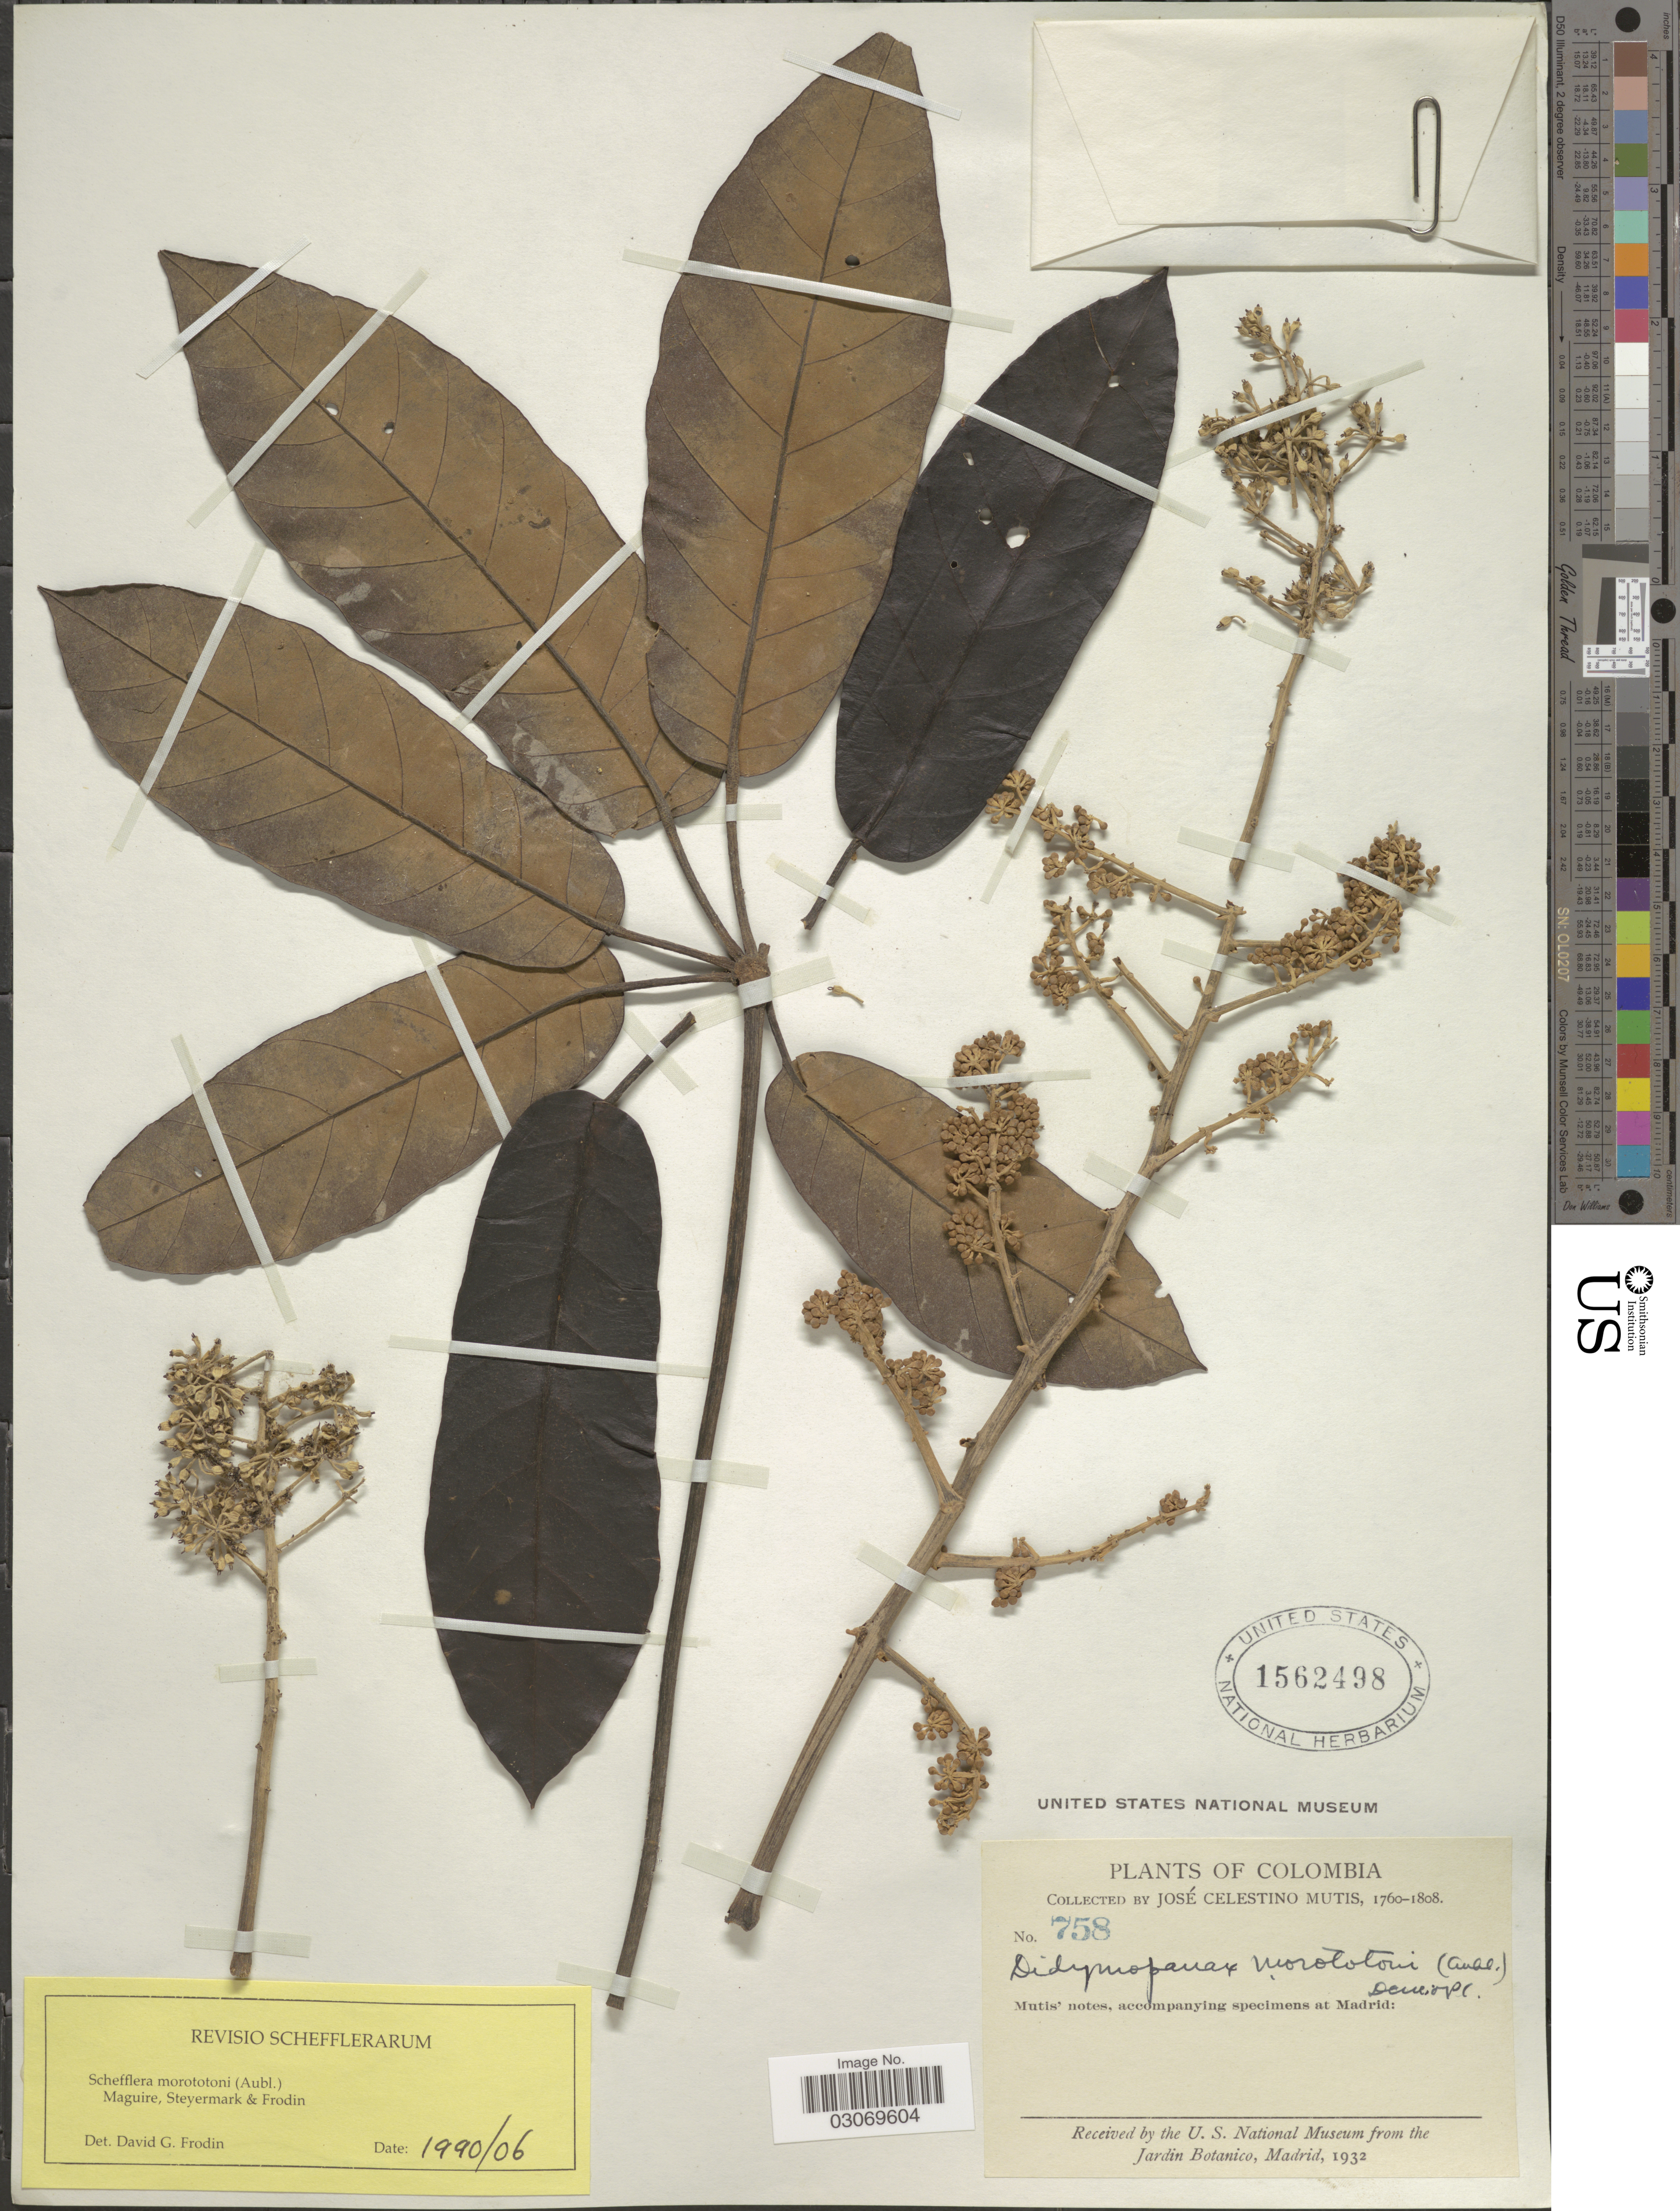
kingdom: Plantae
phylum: Tracheophyta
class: Magnoliopsida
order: Apiales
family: Araliaceae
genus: Schefflera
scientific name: Schefflera morototoni (Aubl.) Maguire, Steyerm. & Frodin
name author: (Aubl.) Maguire et al.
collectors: J. C. B. Mutis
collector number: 758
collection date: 1760/1808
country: Colombia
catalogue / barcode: US 1562498